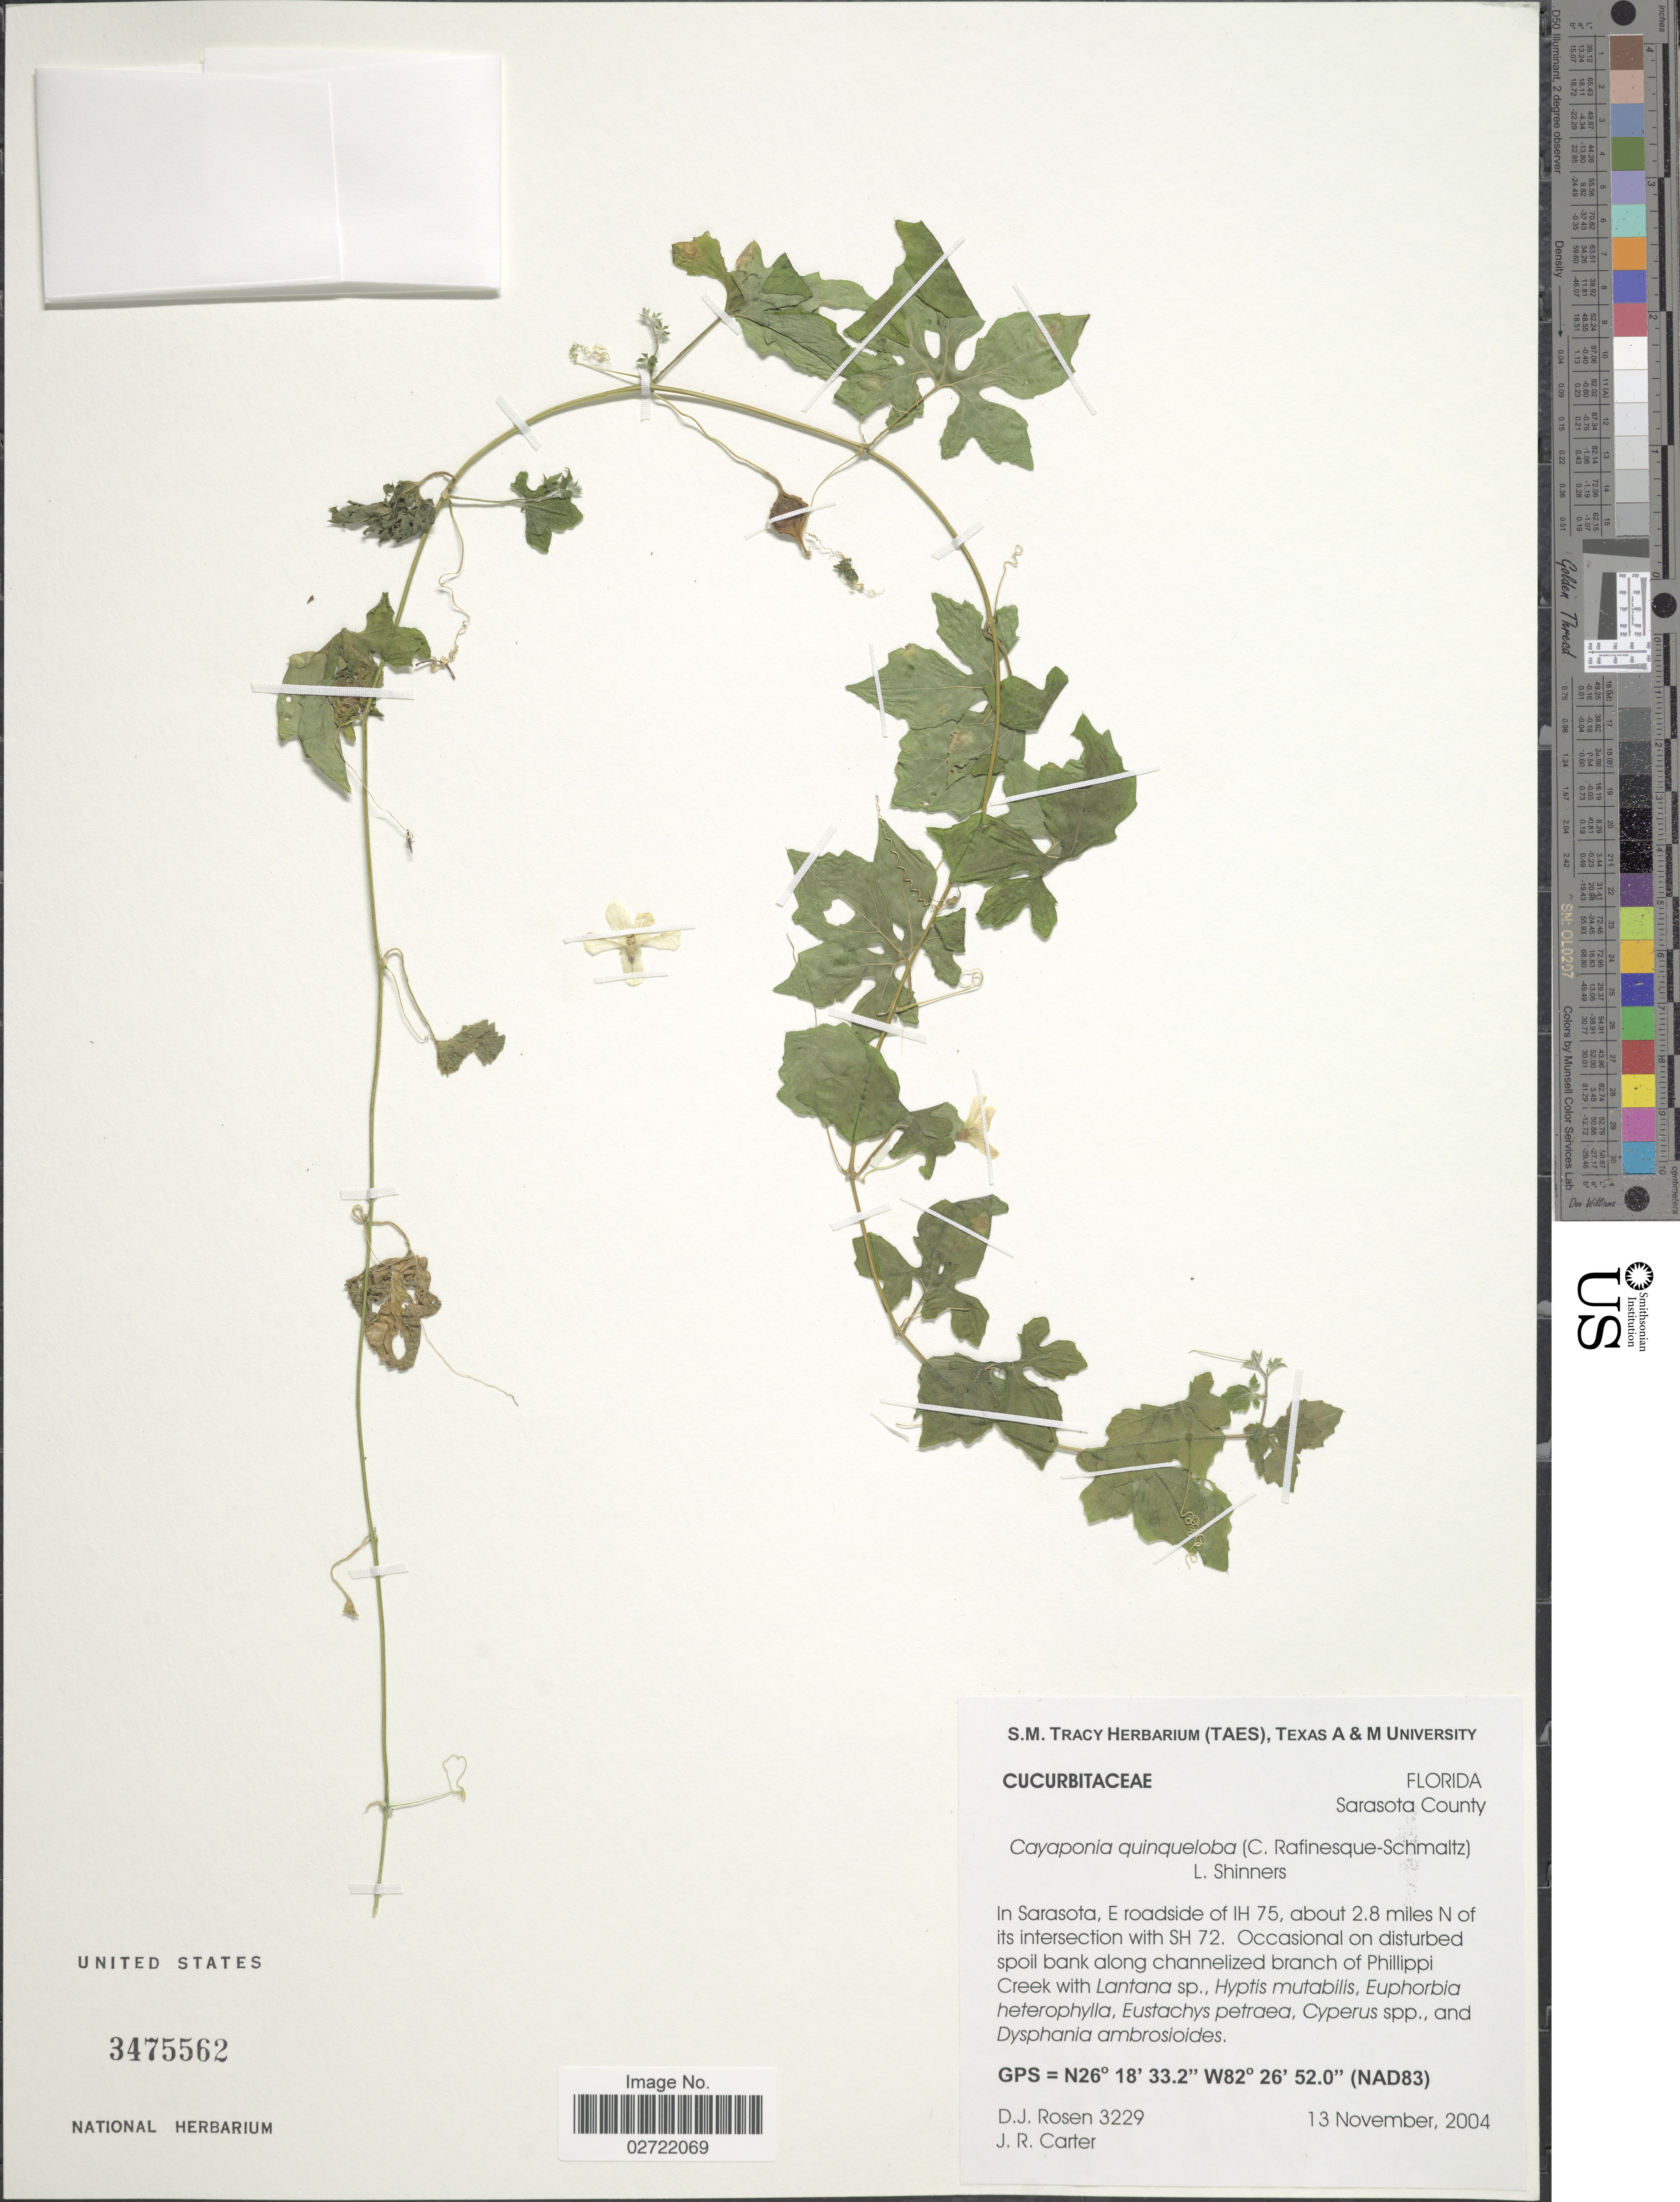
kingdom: Plantae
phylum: Tracheophyta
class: Magnoliopsida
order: Cucurbitales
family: Cucurbitaceae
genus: Cayaponia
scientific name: Cayaponia quinqueloba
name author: (Raf.) Shinners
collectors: D. J. Rosen & R. Carter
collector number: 3229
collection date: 2004-11-13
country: United States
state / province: Florida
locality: Sarasota County. In Sarasota, E roadside of IH 75, about 2.8 miles N of its intersection with SH 72.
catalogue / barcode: US 3475562